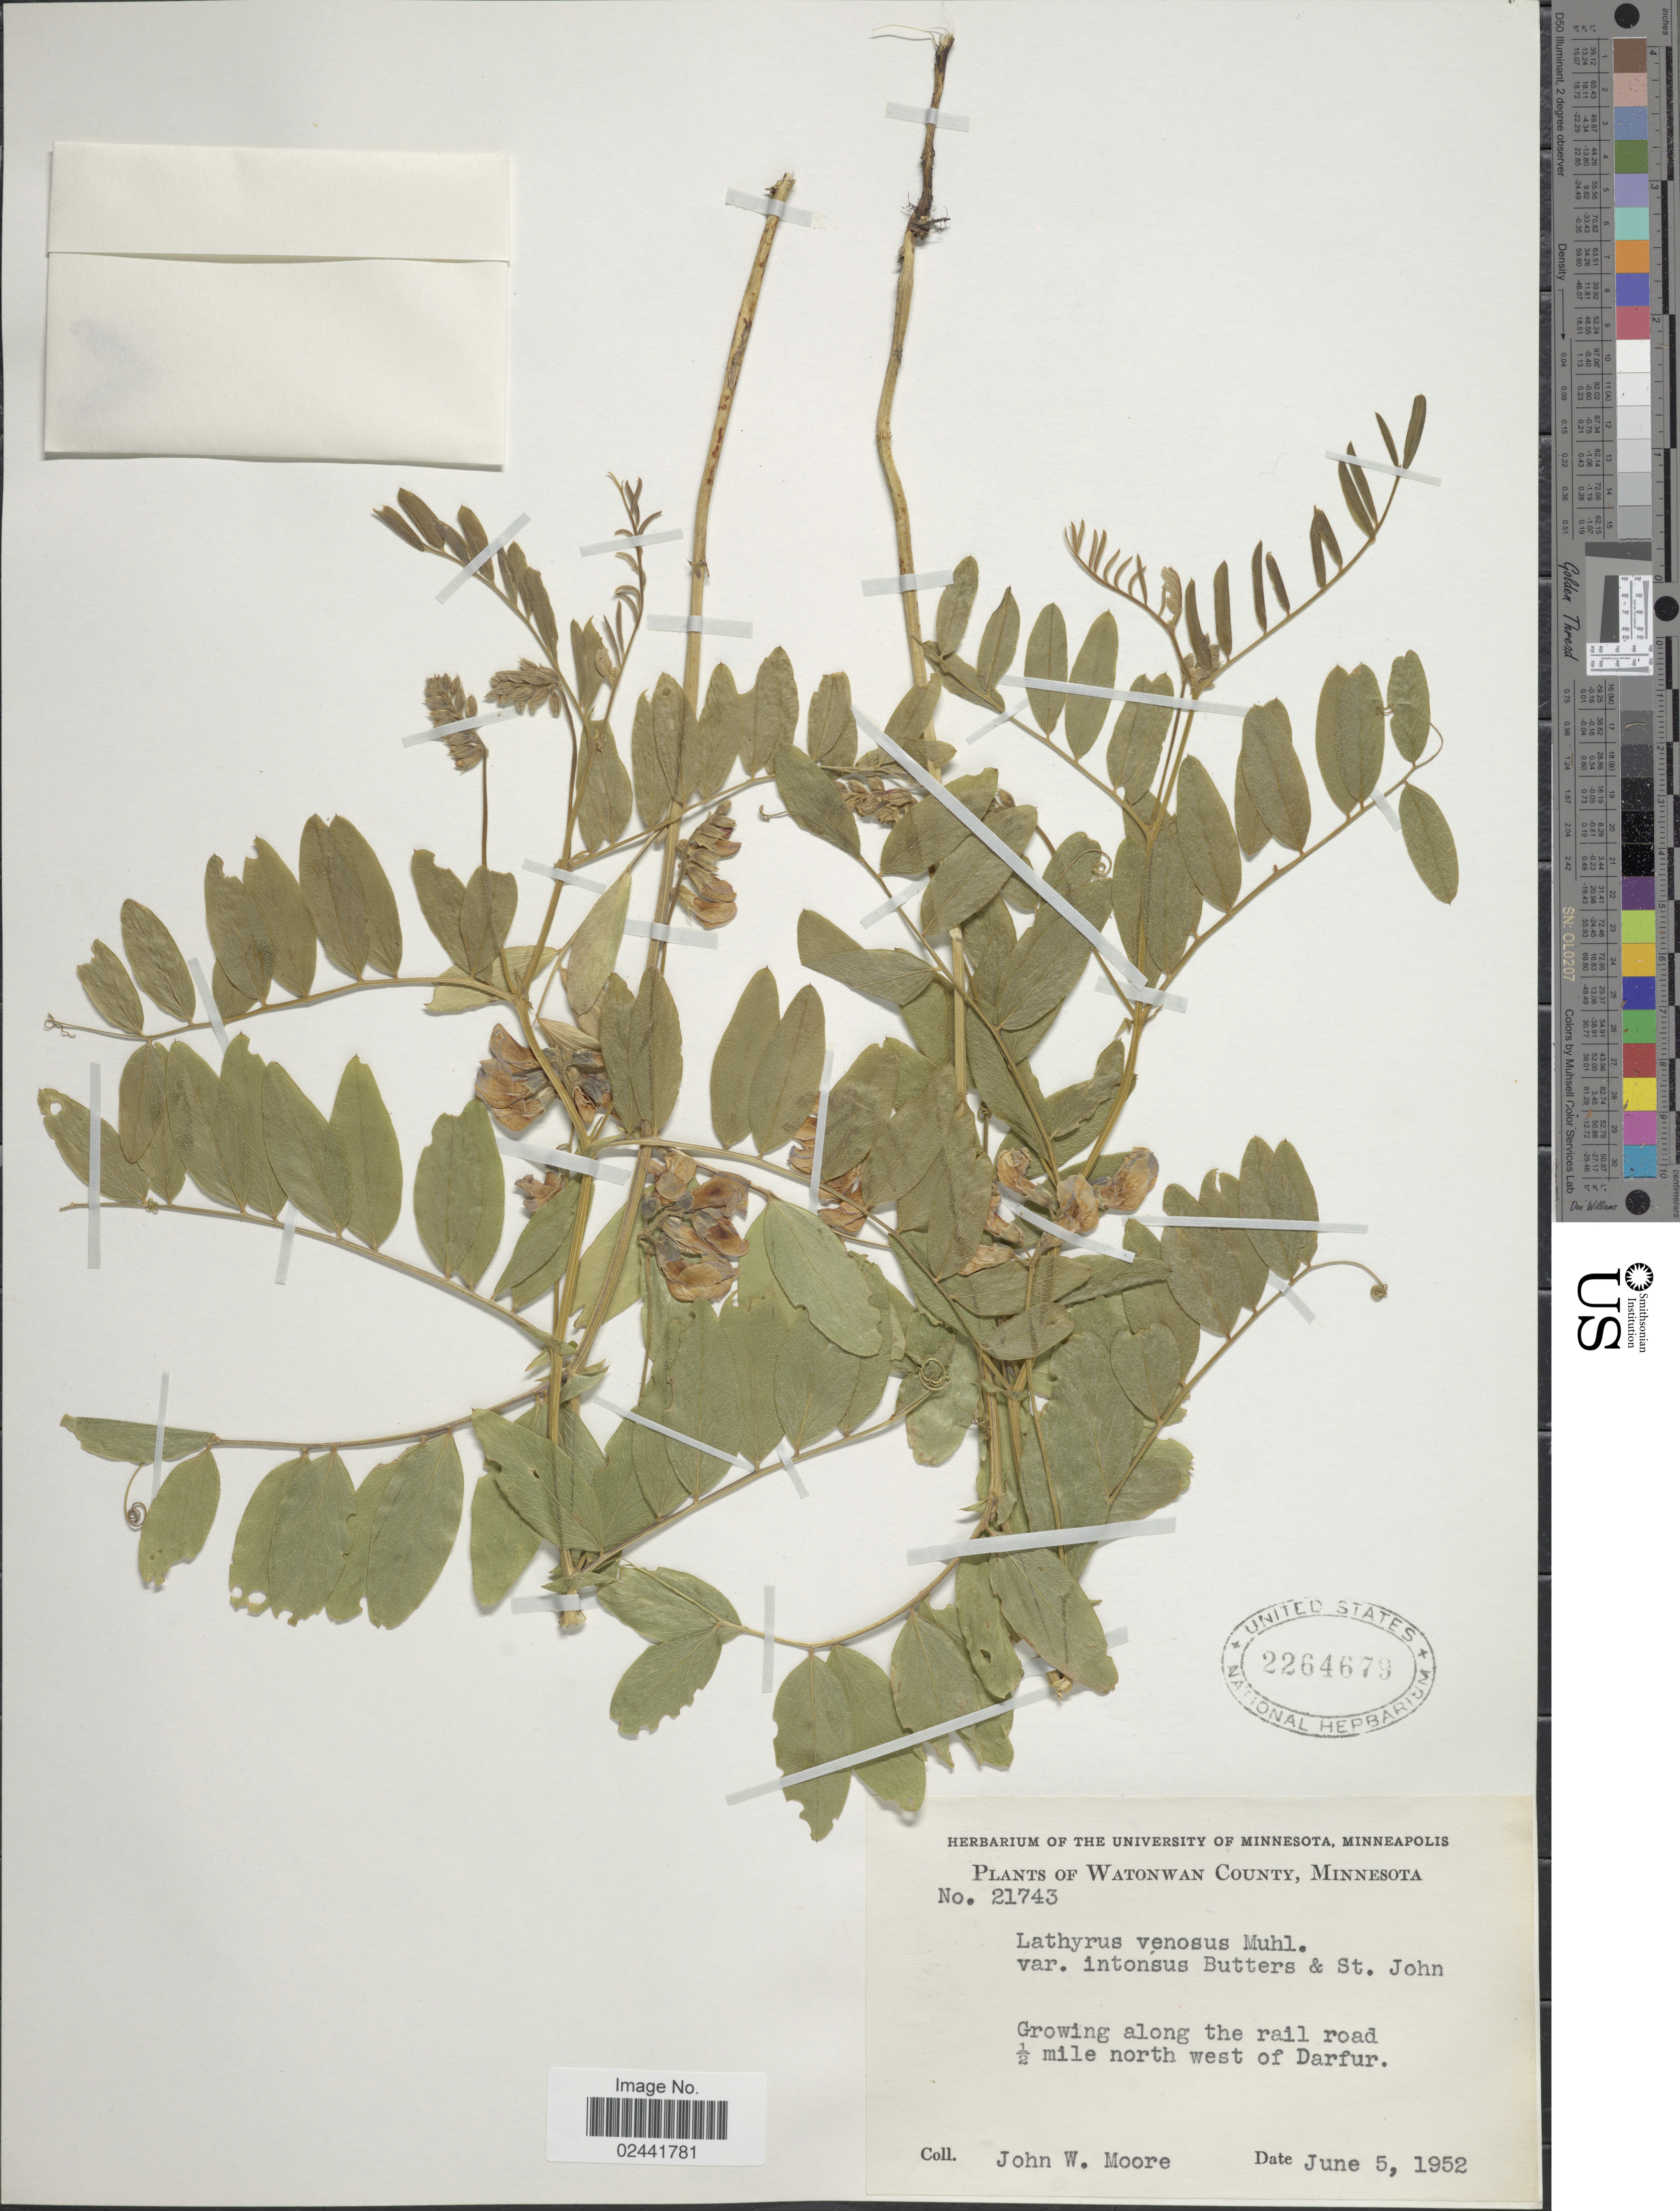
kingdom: Plantae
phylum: Tracheophyta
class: Magnoliopsida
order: Fabales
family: Fabaceae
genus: Lathyrus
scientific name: Lathyrus venosus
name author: Muhl. ex Willd.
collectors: J. Moore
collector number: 21743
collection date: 1952-06-05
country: United States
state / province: Minnesota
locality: Watonwan County. 1/2 mile north west of Darfur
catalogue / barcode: US 2264679